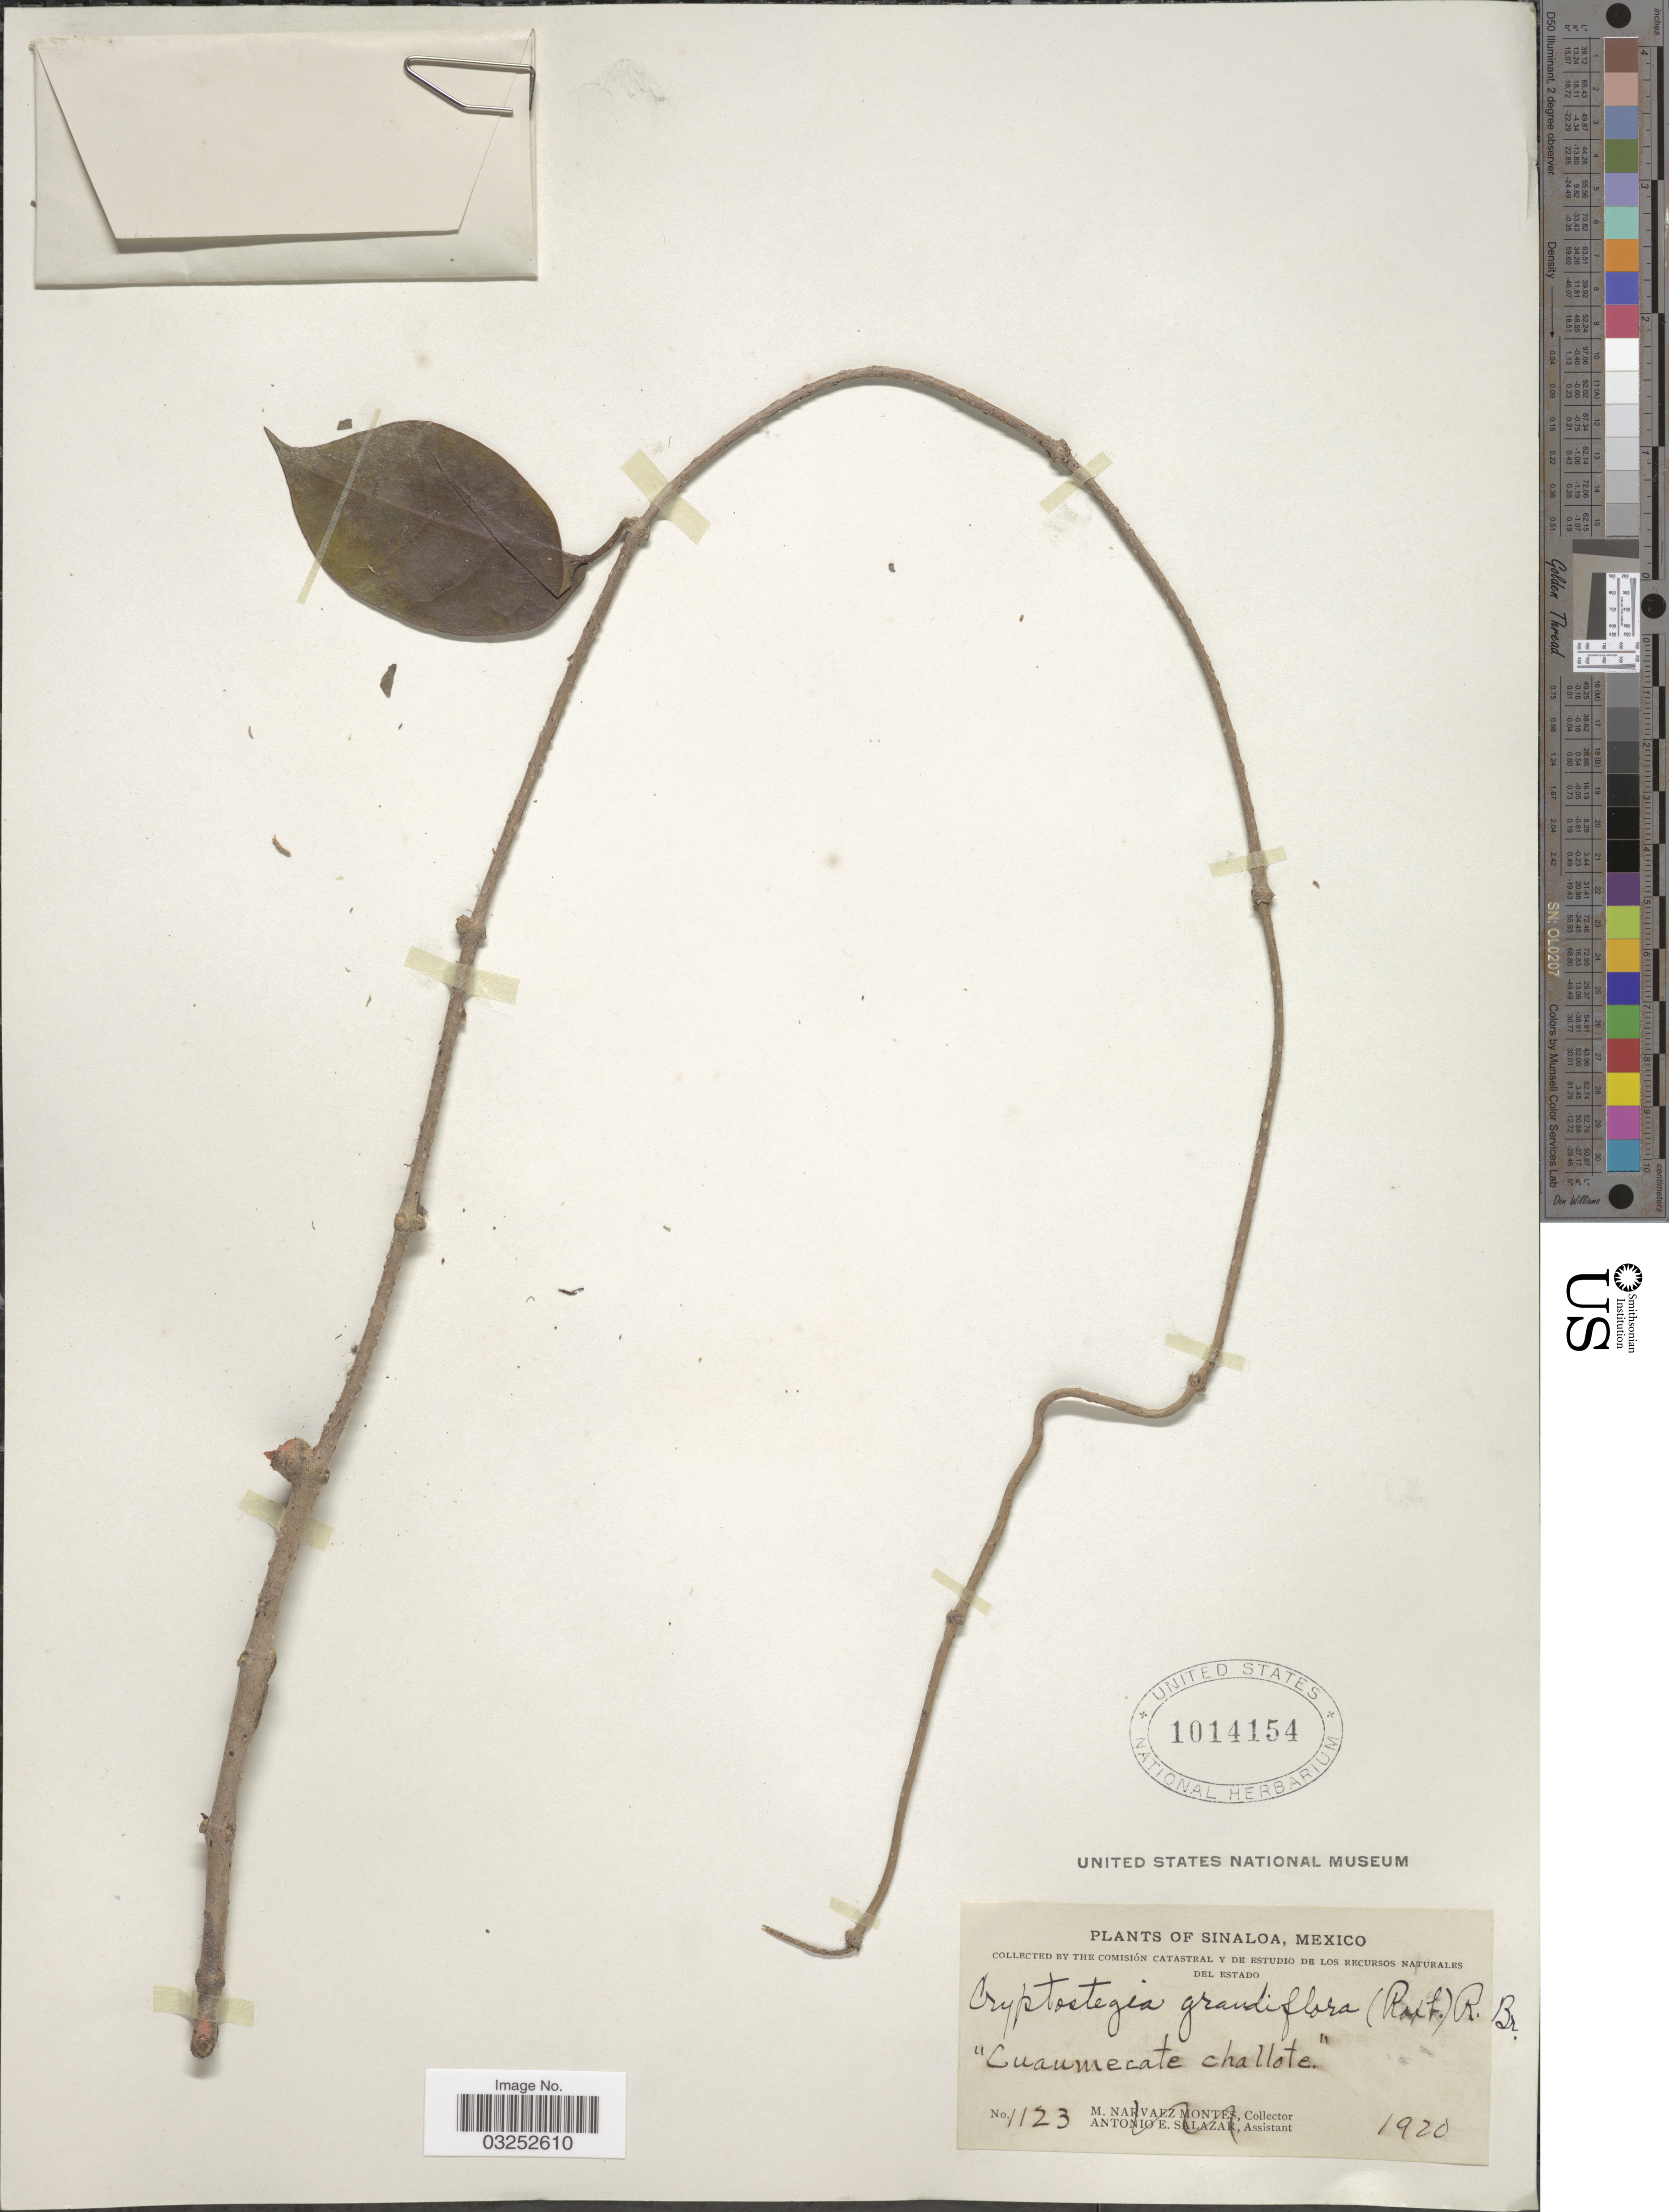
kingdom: Plantae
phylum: Tracheophyta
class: Magnoliopsida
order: Gentianales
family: Apocynaceae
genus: Cryptostegia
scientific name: Cryptostegia grandiflora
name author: Roxb. ex R. Br.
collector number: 1123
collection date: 1920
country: Mexico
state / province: Sinaloa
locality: Sinaloa, Mexico.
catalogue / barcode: US 1014154